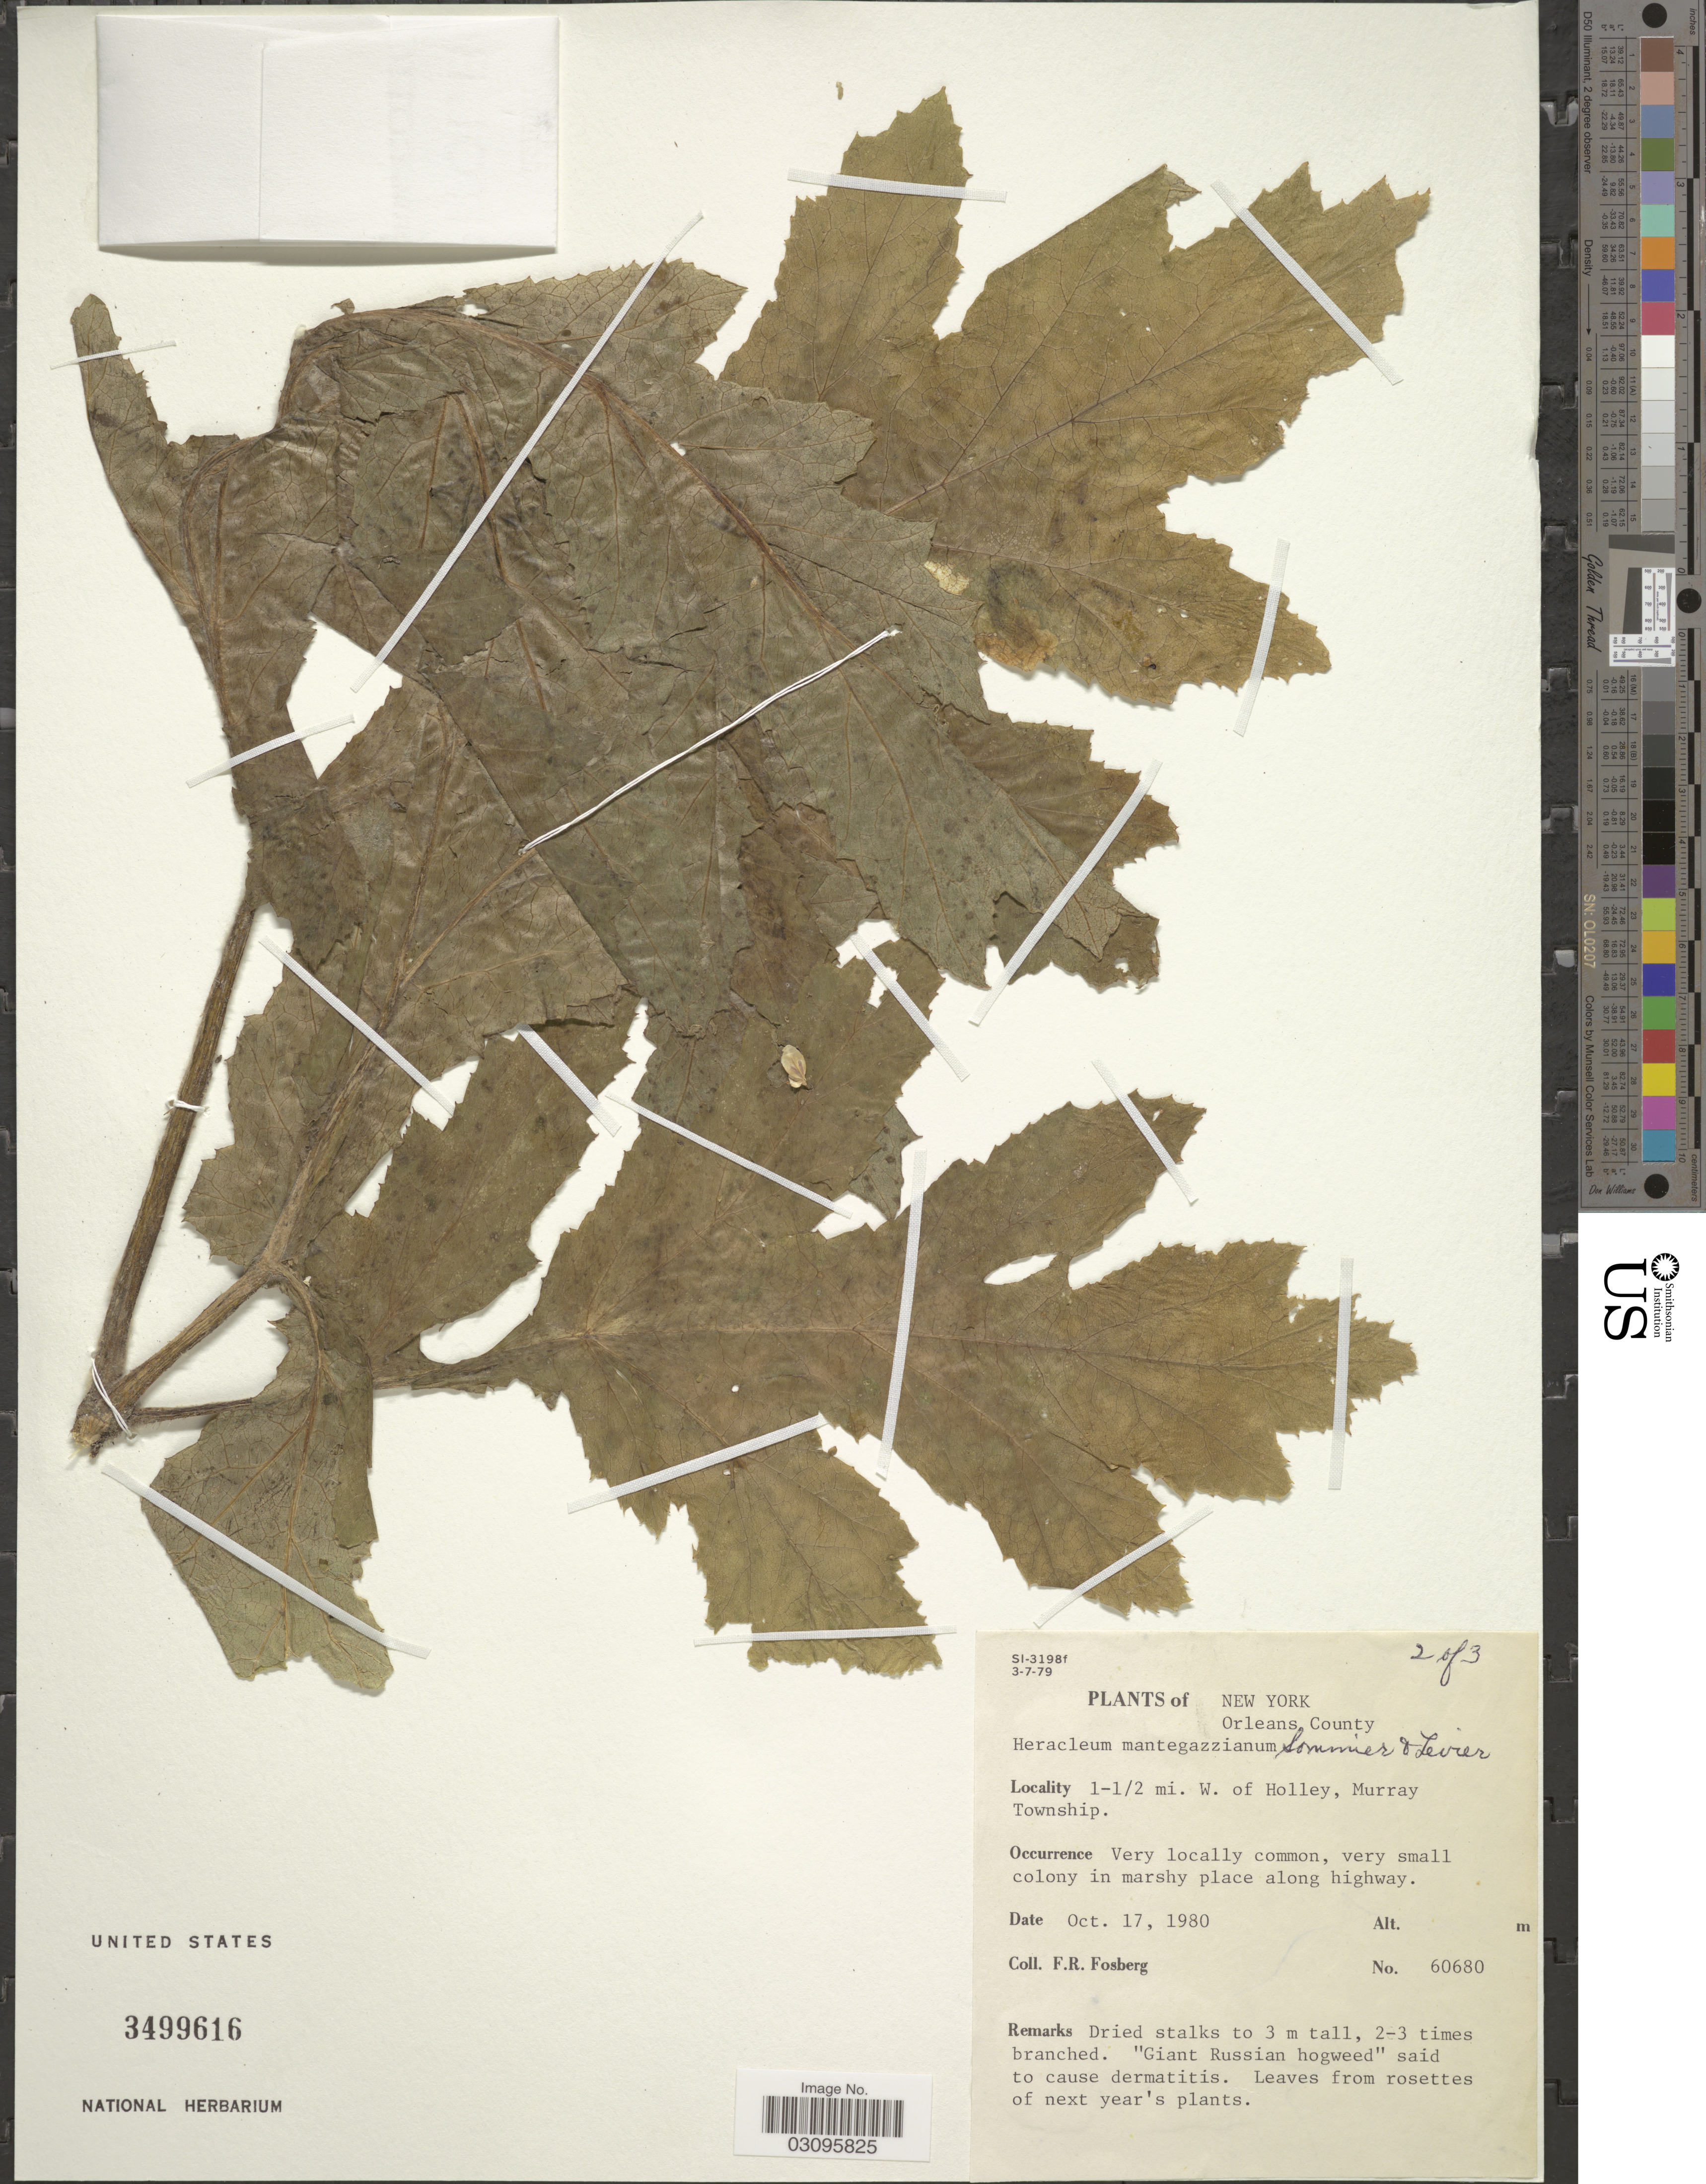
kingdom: Plantae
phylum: Tracheophyta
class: Magnoliopsida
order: Apiales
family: Apiaceae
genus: Heracleum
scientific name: Heracleum mantegazzianum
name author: Sommier & Levier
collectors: F. R. Fosberg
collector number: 60680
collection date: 1980-10-17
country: United States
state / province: New York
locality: Orleans County. 1-1/2 mi. W. of Holley, Murray Township.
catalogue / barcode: US 3499616